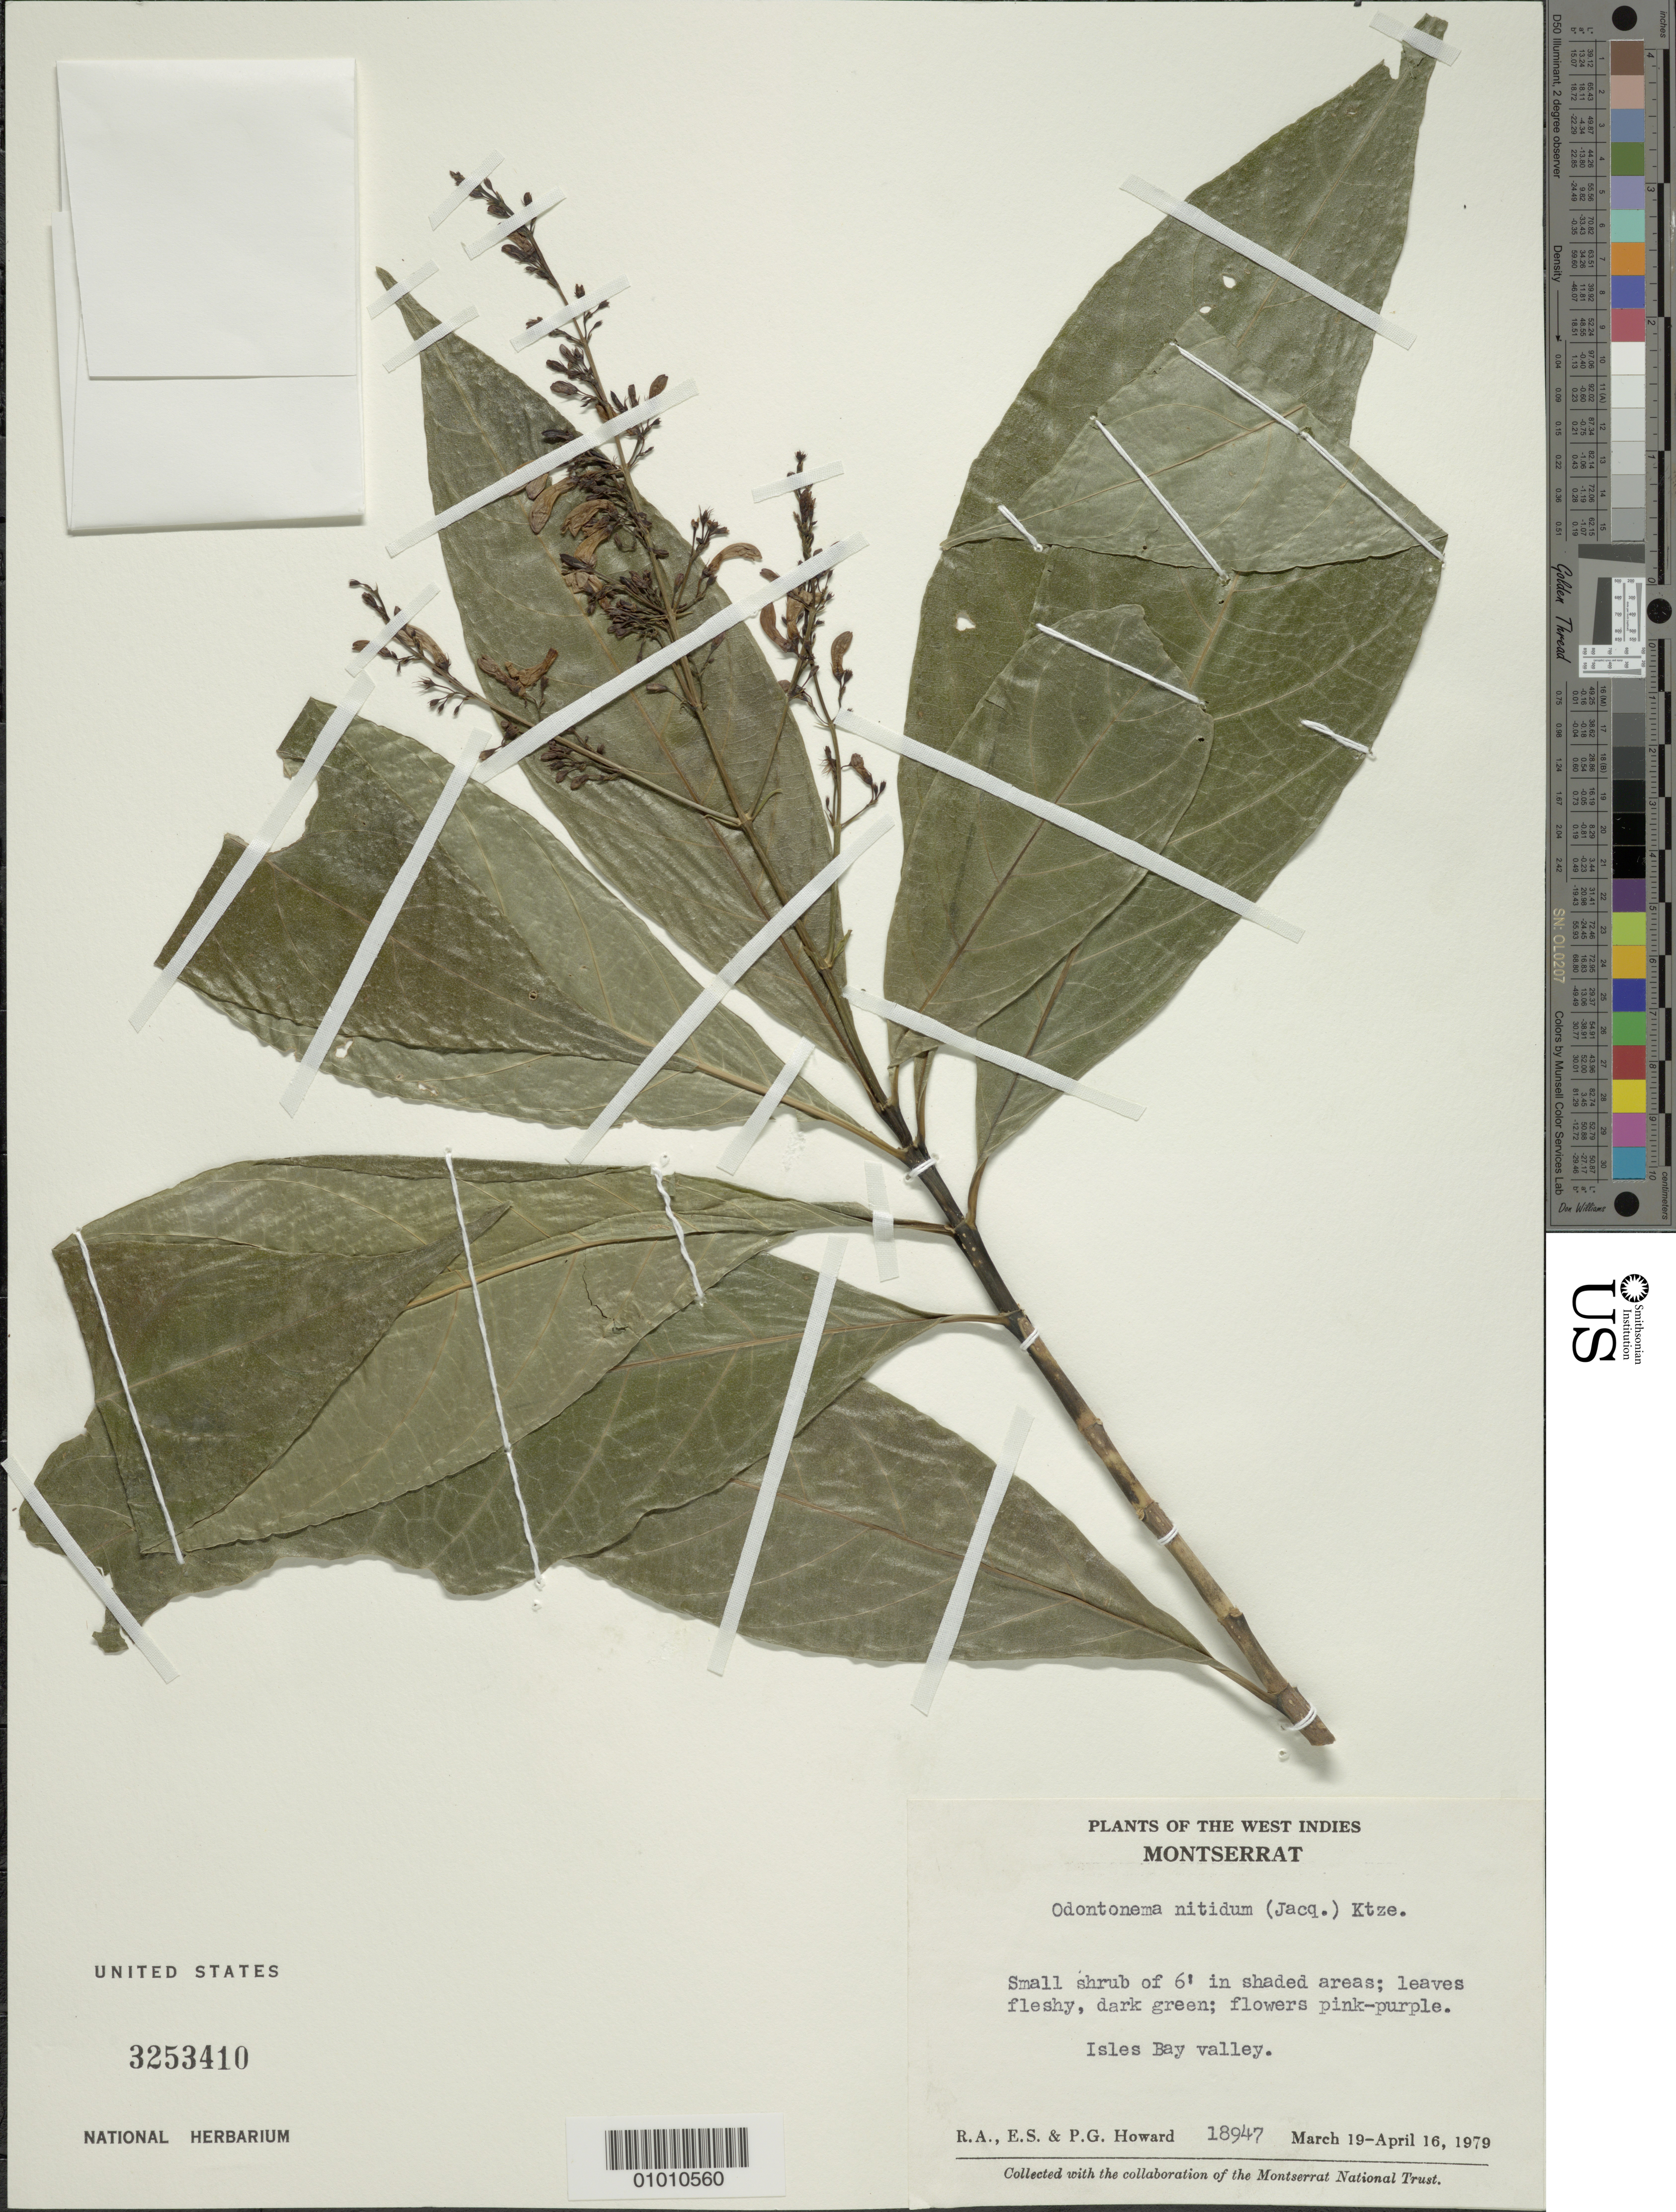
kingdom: Plantae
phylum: Tracheophyta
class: Magnoliopsida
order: Lamiales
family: Acanthaceae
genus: Odontonema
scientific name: Odontonema nitidum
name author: (Jacq.) Kuntze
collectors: R. A. Howard, E. S. Howard & P. Howard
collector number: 18947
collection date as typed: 19 Mar 1979 to 16 Apr 1979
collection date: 1979-03-19/1979-04-16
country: Montserrat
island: Montserrat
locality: Isles Bay valley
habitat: In shaded areas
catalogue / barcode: US 3253410